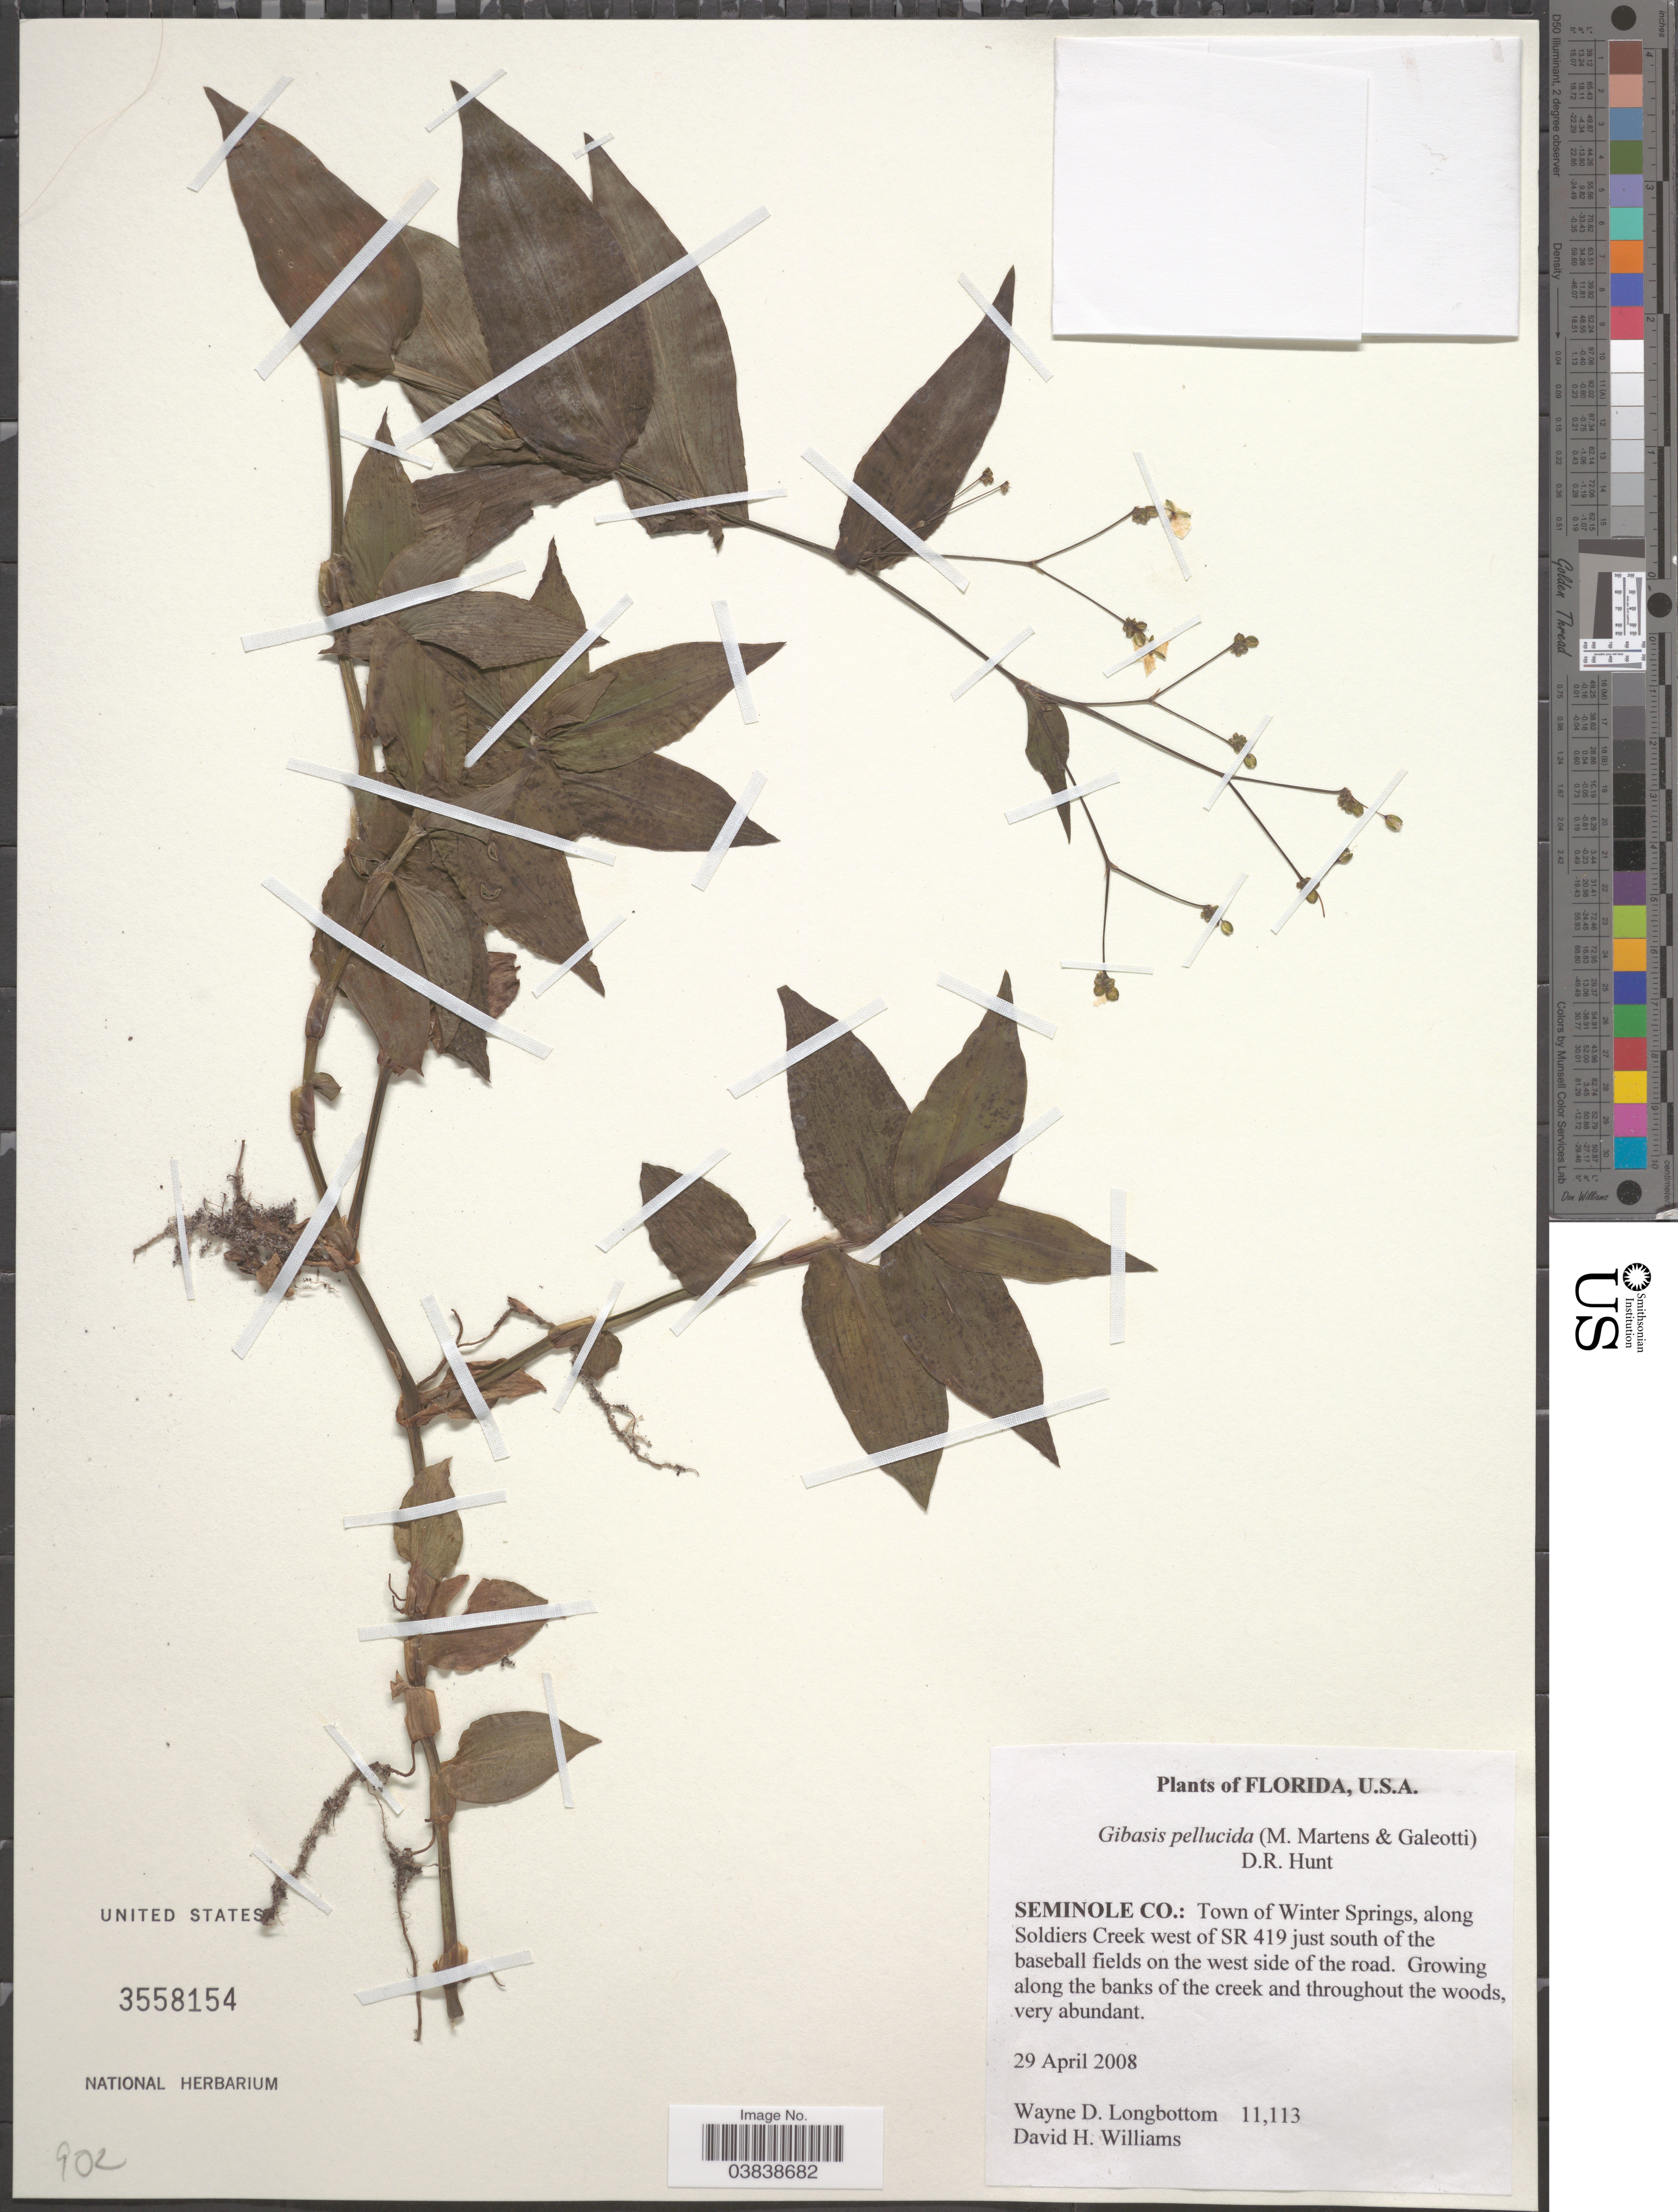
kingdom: Plantae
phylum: Tracheophyta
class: Liliopsida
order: Commelinales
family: Commelinaceae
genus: Gibasis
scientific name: Gibasis pellucida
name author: (M. Martens & Galeotti) D.R. Hunt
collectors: W. D. Longbottom & D. H. Williams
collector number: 11113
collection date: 2008-04-29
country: United States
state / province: Florida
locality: Seminole Co.: Town of Winter Springs, along Soldiers Creek west of SR 419 just south of the baseball the banks of the creek.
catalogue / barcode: US 3558154